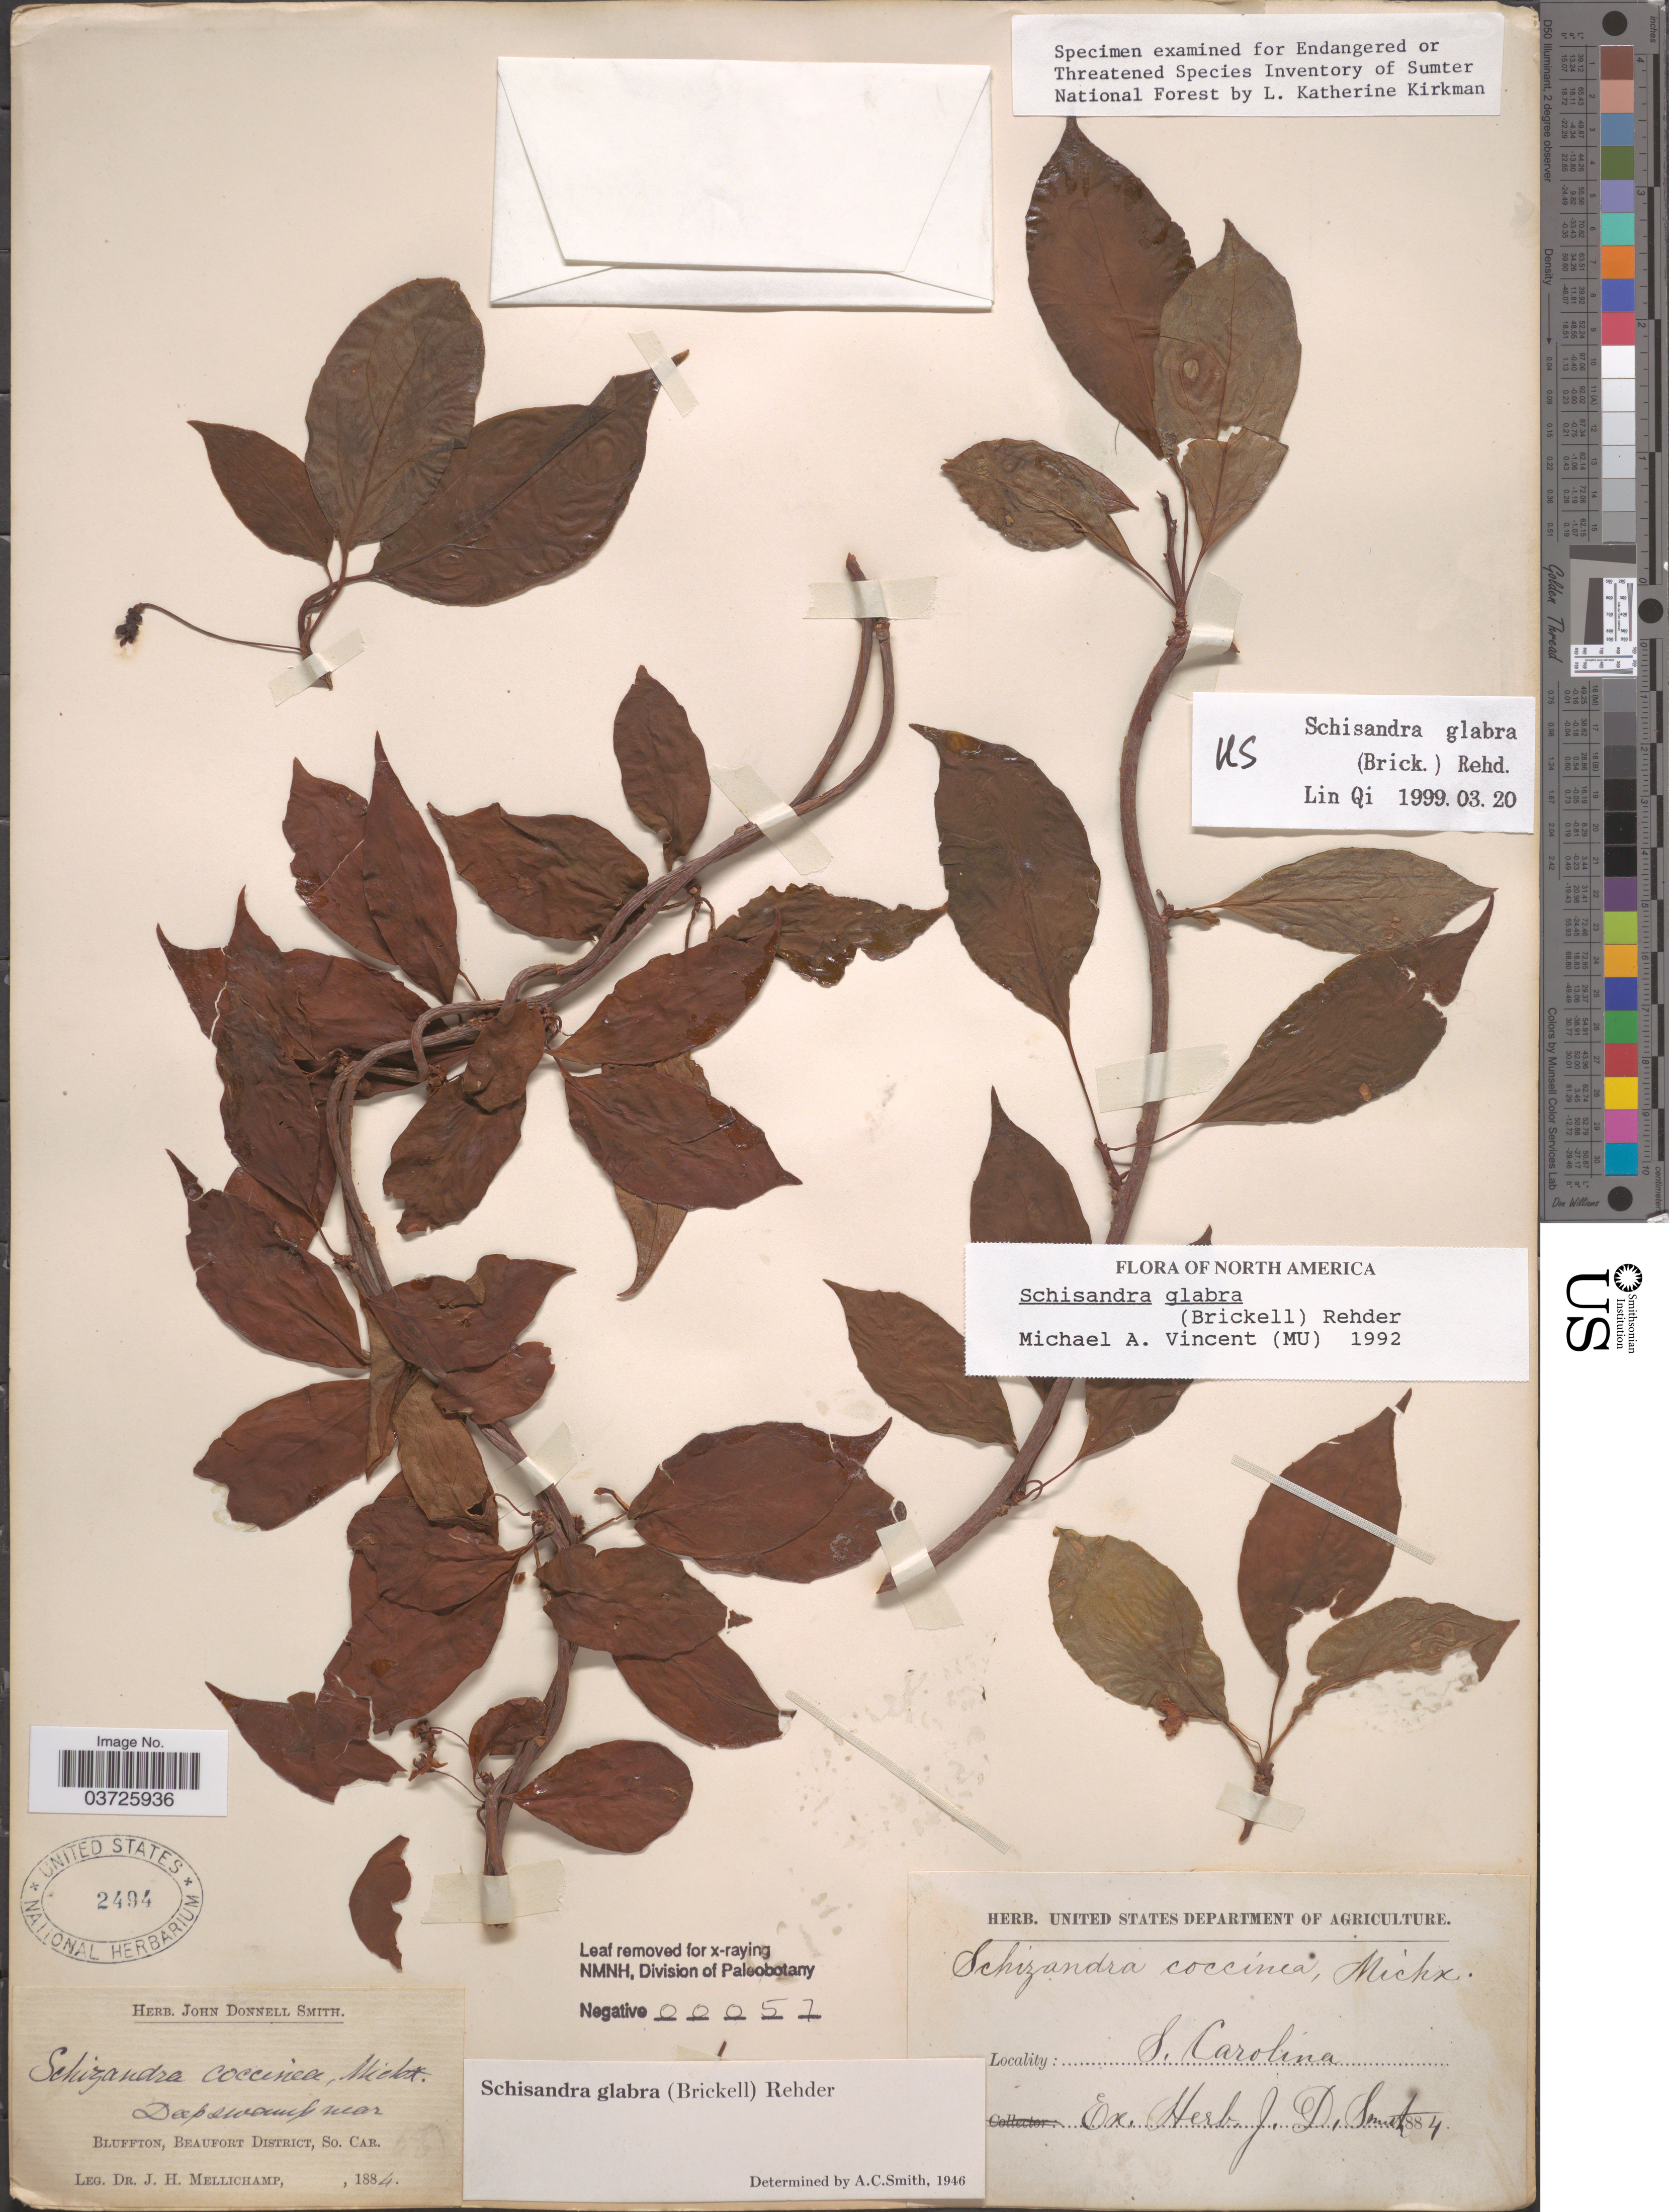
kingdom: Plantae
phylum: Tracheophyta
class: Magnoliopsida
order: Austrobaileyales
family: Schisandraceae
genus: Schisandra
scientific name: Schisandra glabra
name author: (Brickell) Rehder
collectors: J. H. Mellichamp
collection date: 1884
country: United States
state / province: South Carolina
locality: Bluffton, Beaufort District.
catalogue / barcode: US 2494